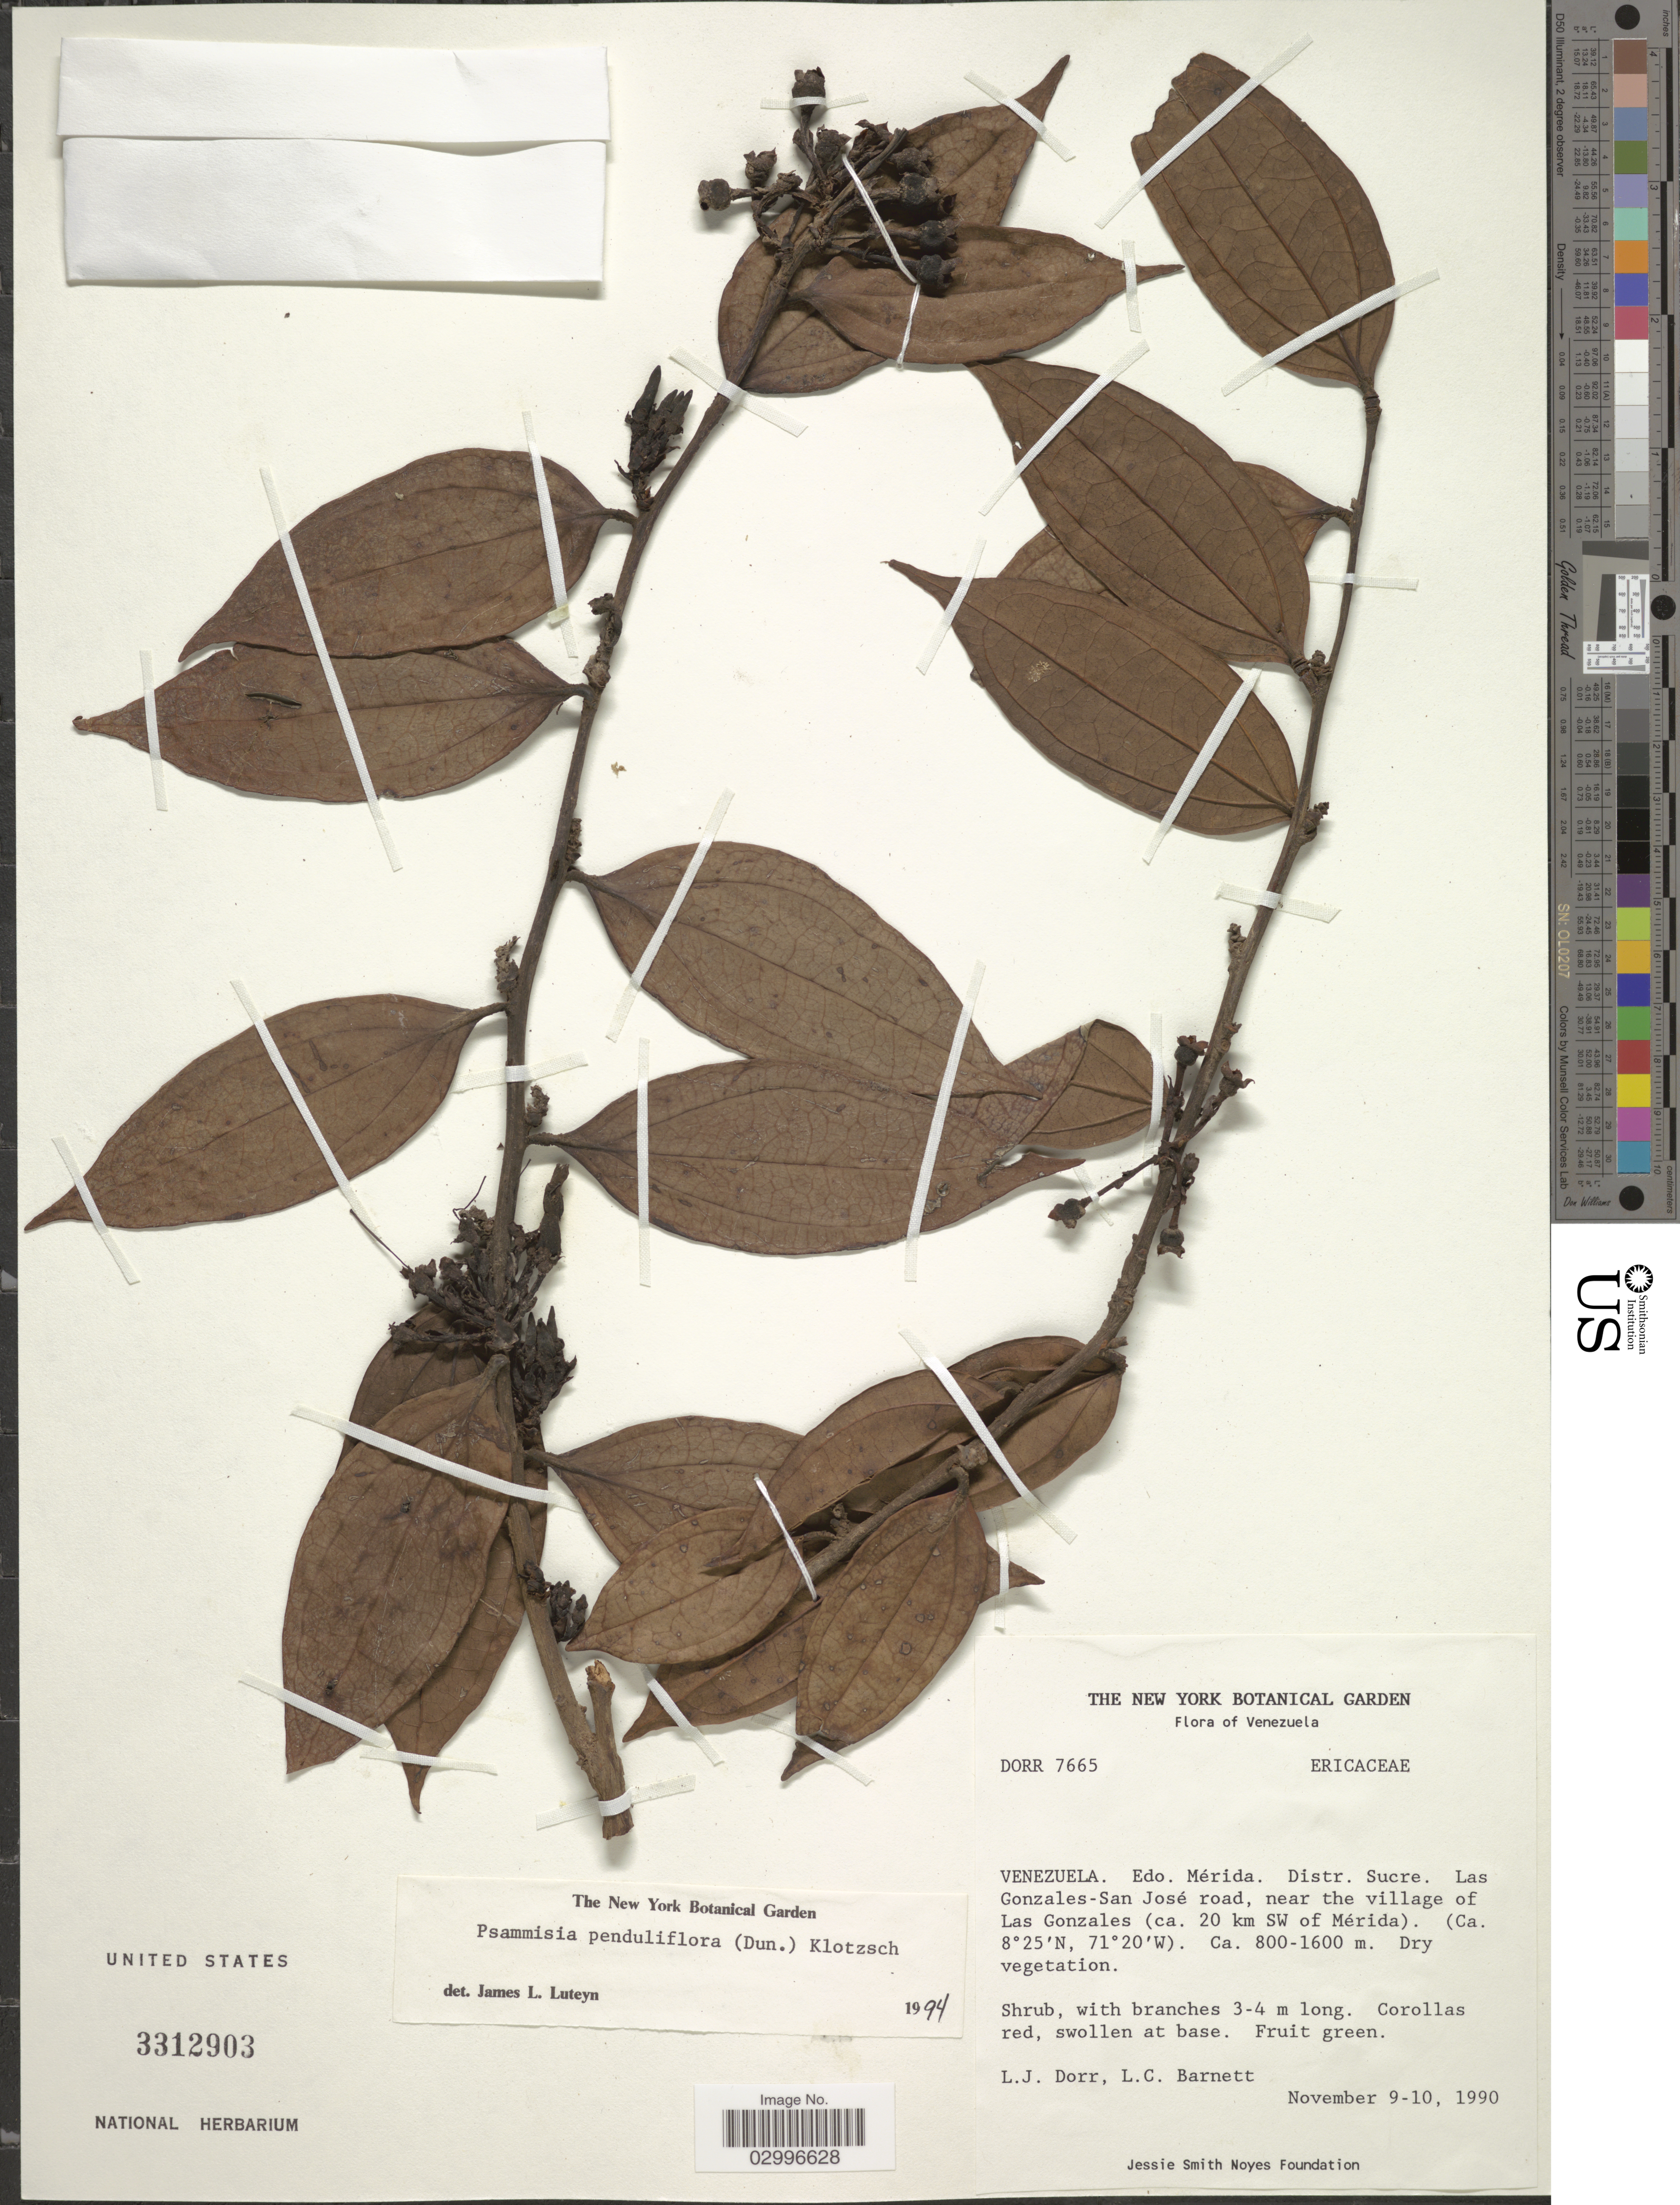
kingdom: Plantae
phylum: Tracheophyta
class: Magnoliopsida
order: Ericales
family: Ericaceae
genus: Psammisia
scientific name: Psammisia penduliflora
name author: (Dunal) Klotzsch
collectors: L. J. Dorr & L. C. Barnett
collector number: DORR 7665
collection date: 1990-11-09/1990-11-10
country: Venezuela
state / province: Mérida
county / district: Sucre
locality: Las Gonzales-San Jose road, near the village of Las Gonzales (ca. 20 km SW of Merida)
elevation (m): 800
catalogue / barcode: US 3312903